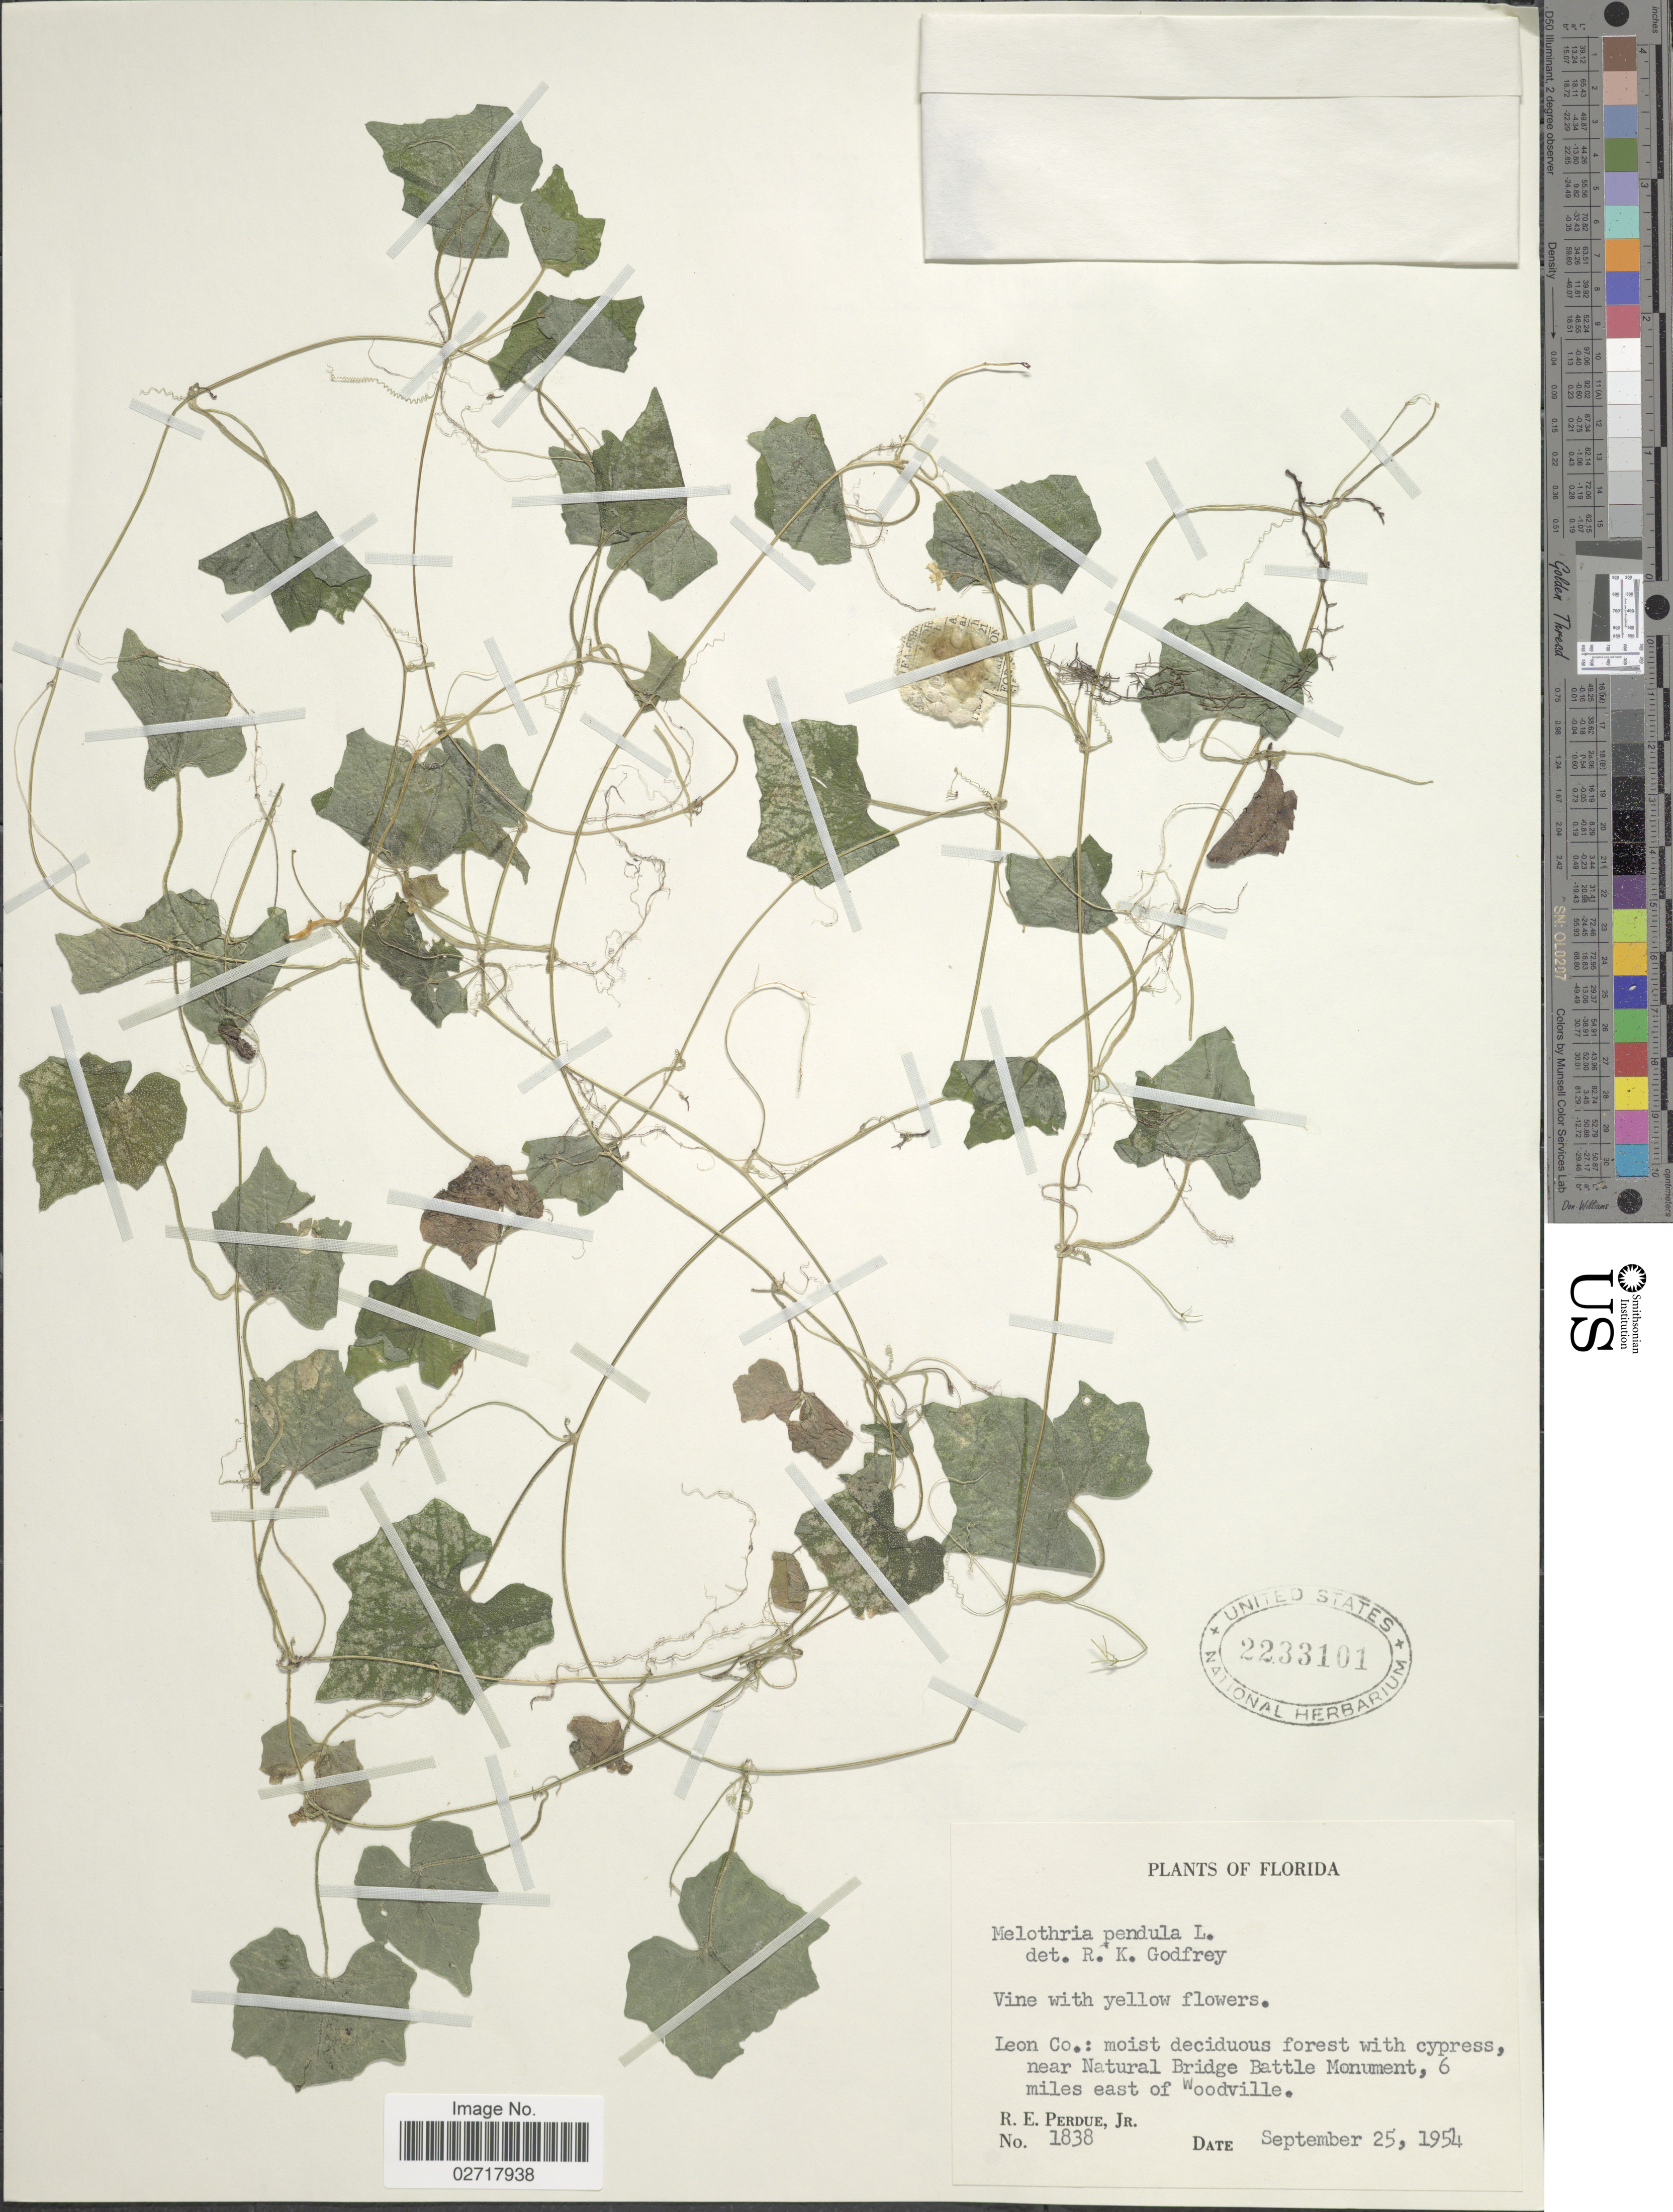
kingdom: Plantae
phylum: Tracheophyta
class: Magnoliopsida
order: Cucurbitales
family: Cucurbitaceae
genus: Melothria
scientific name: Melothria pendula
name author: L.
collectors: R. E. Perdue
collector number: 1838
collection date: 1954-09-25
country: United States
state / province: Florida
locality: Leon Co.: near Natural Bridge Battle Monument, 6 miles east of Woodville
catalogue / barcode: US 2233101